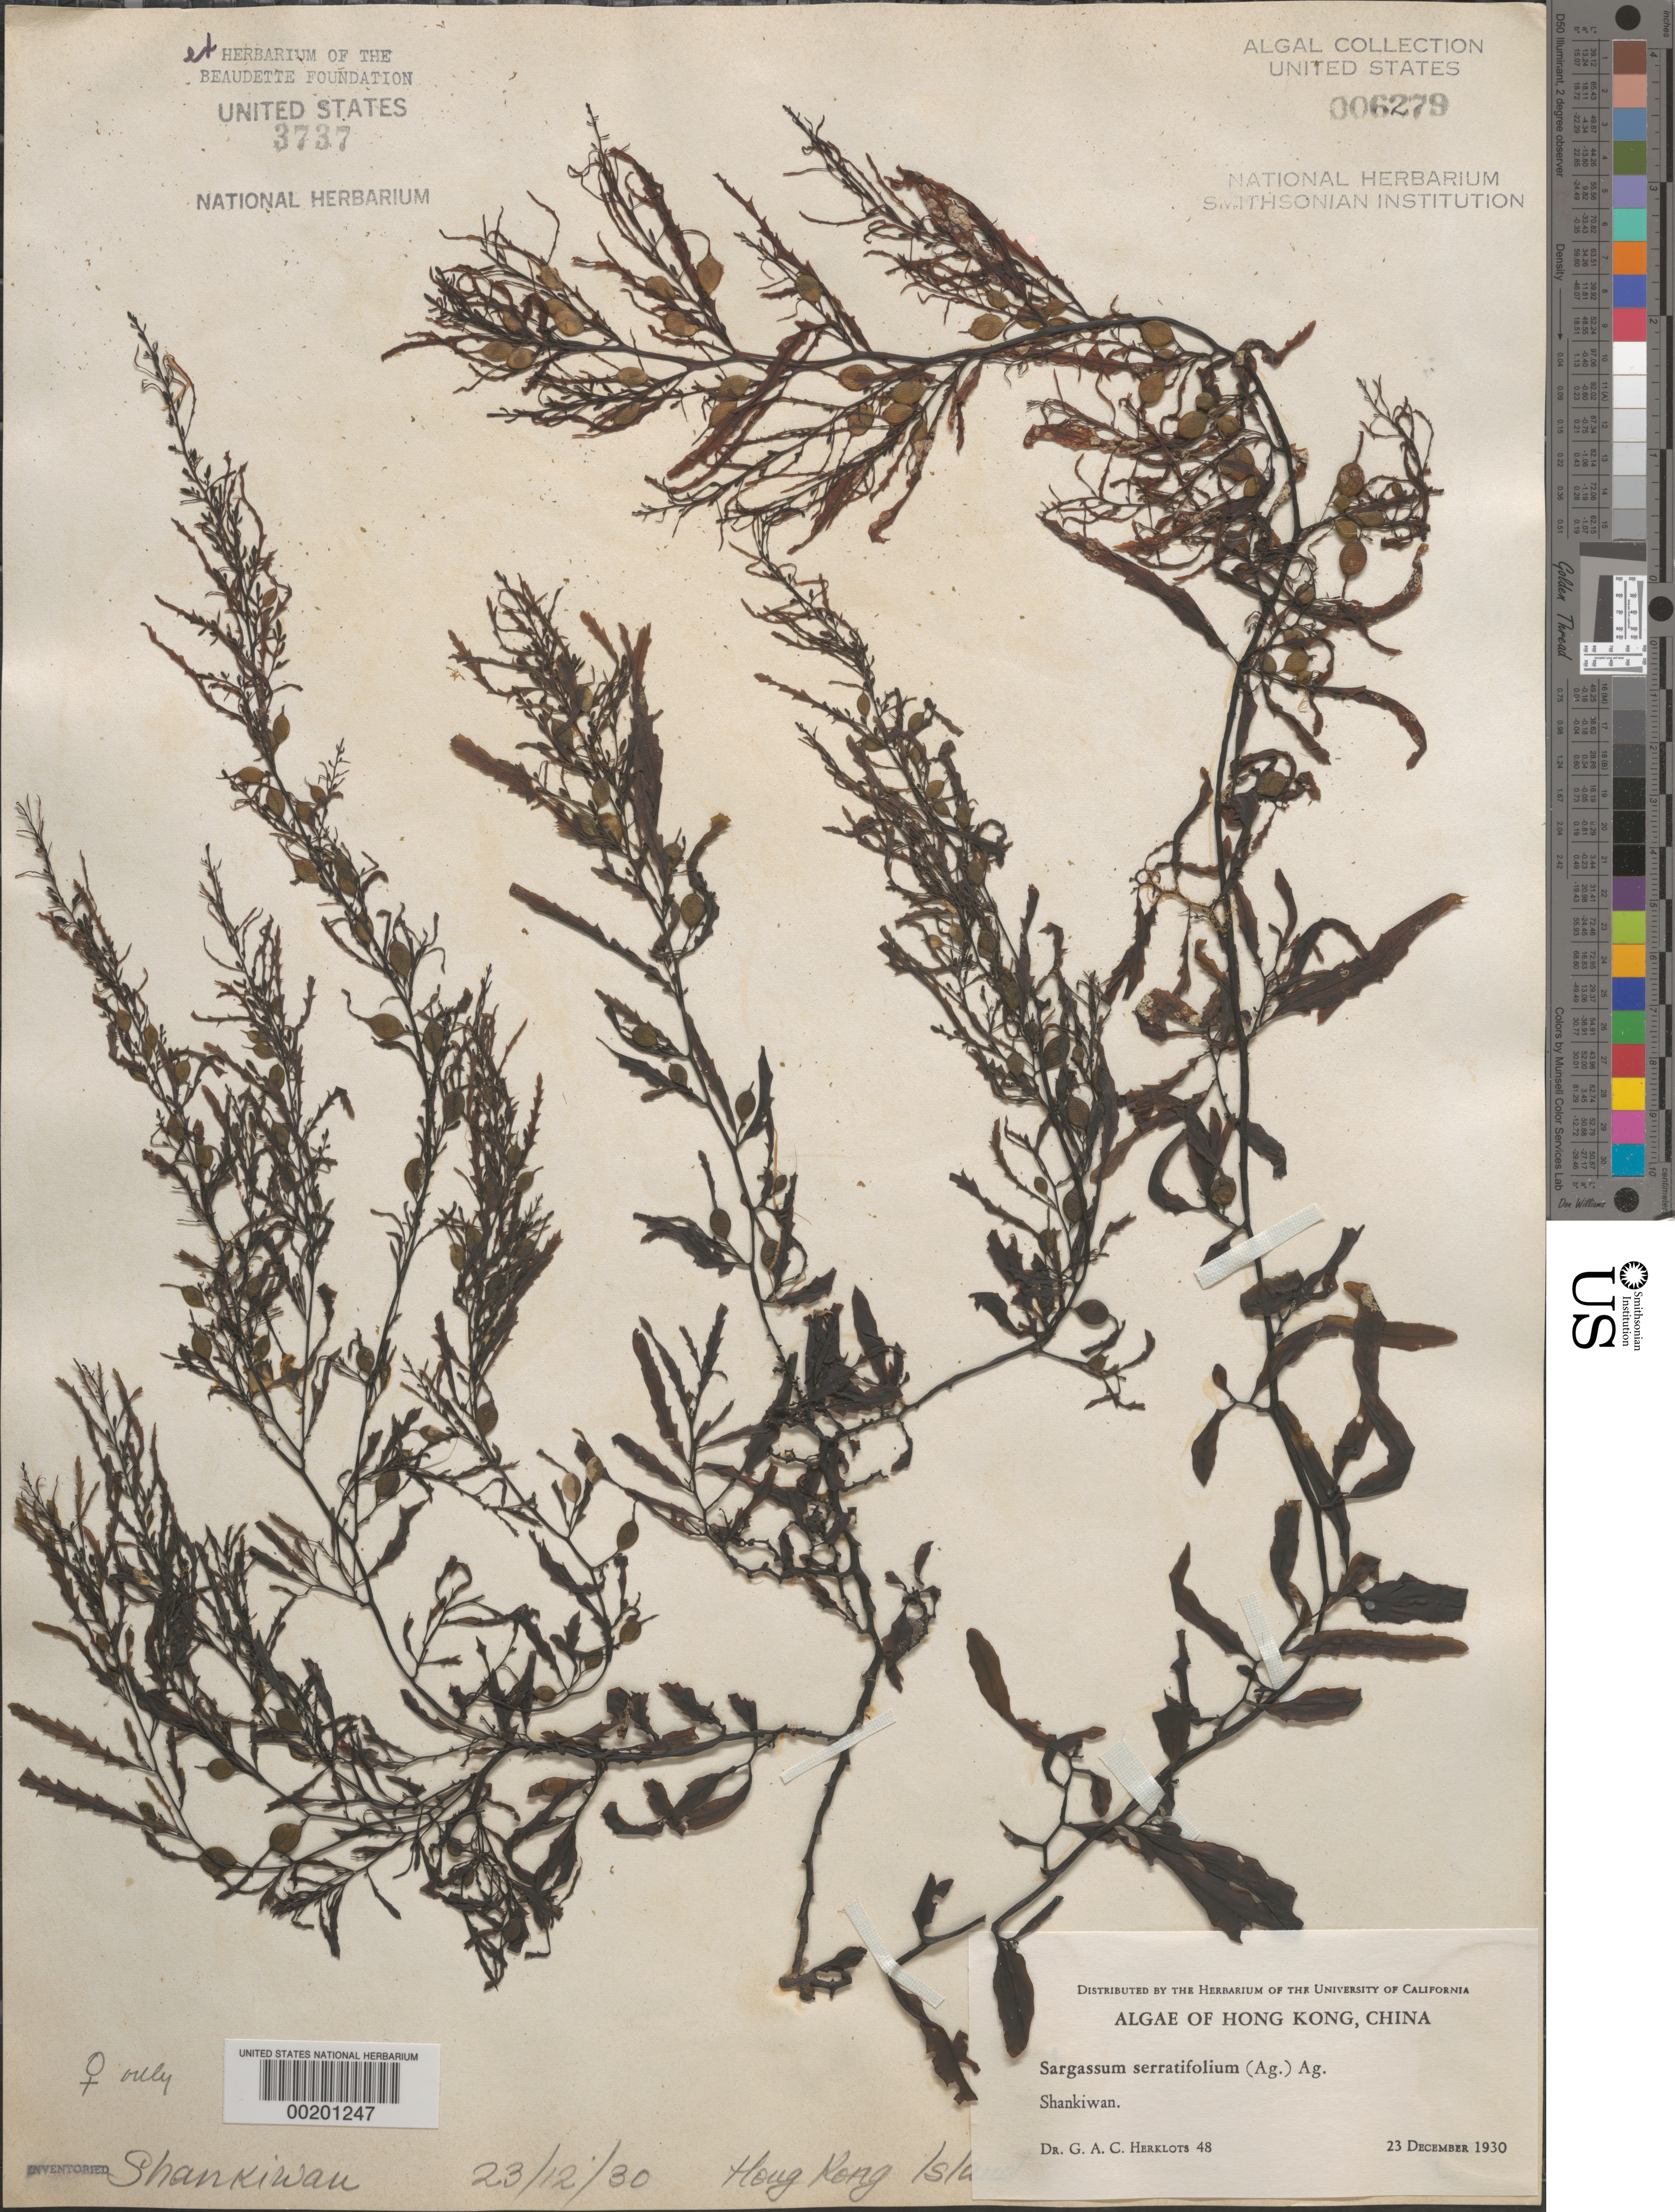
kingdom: Chromista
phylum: Ochrophyta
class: Phaeophyceae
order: Fucales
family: Sargassaceae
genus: Sargassum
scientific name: Sargassum serratifolium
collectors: G. Herklots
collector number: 48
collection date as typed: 23 Dec 1930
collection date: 1930-12-23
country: China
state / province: Hong Kong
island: Hong Kong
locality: Shankiwan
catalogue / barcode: US 6279